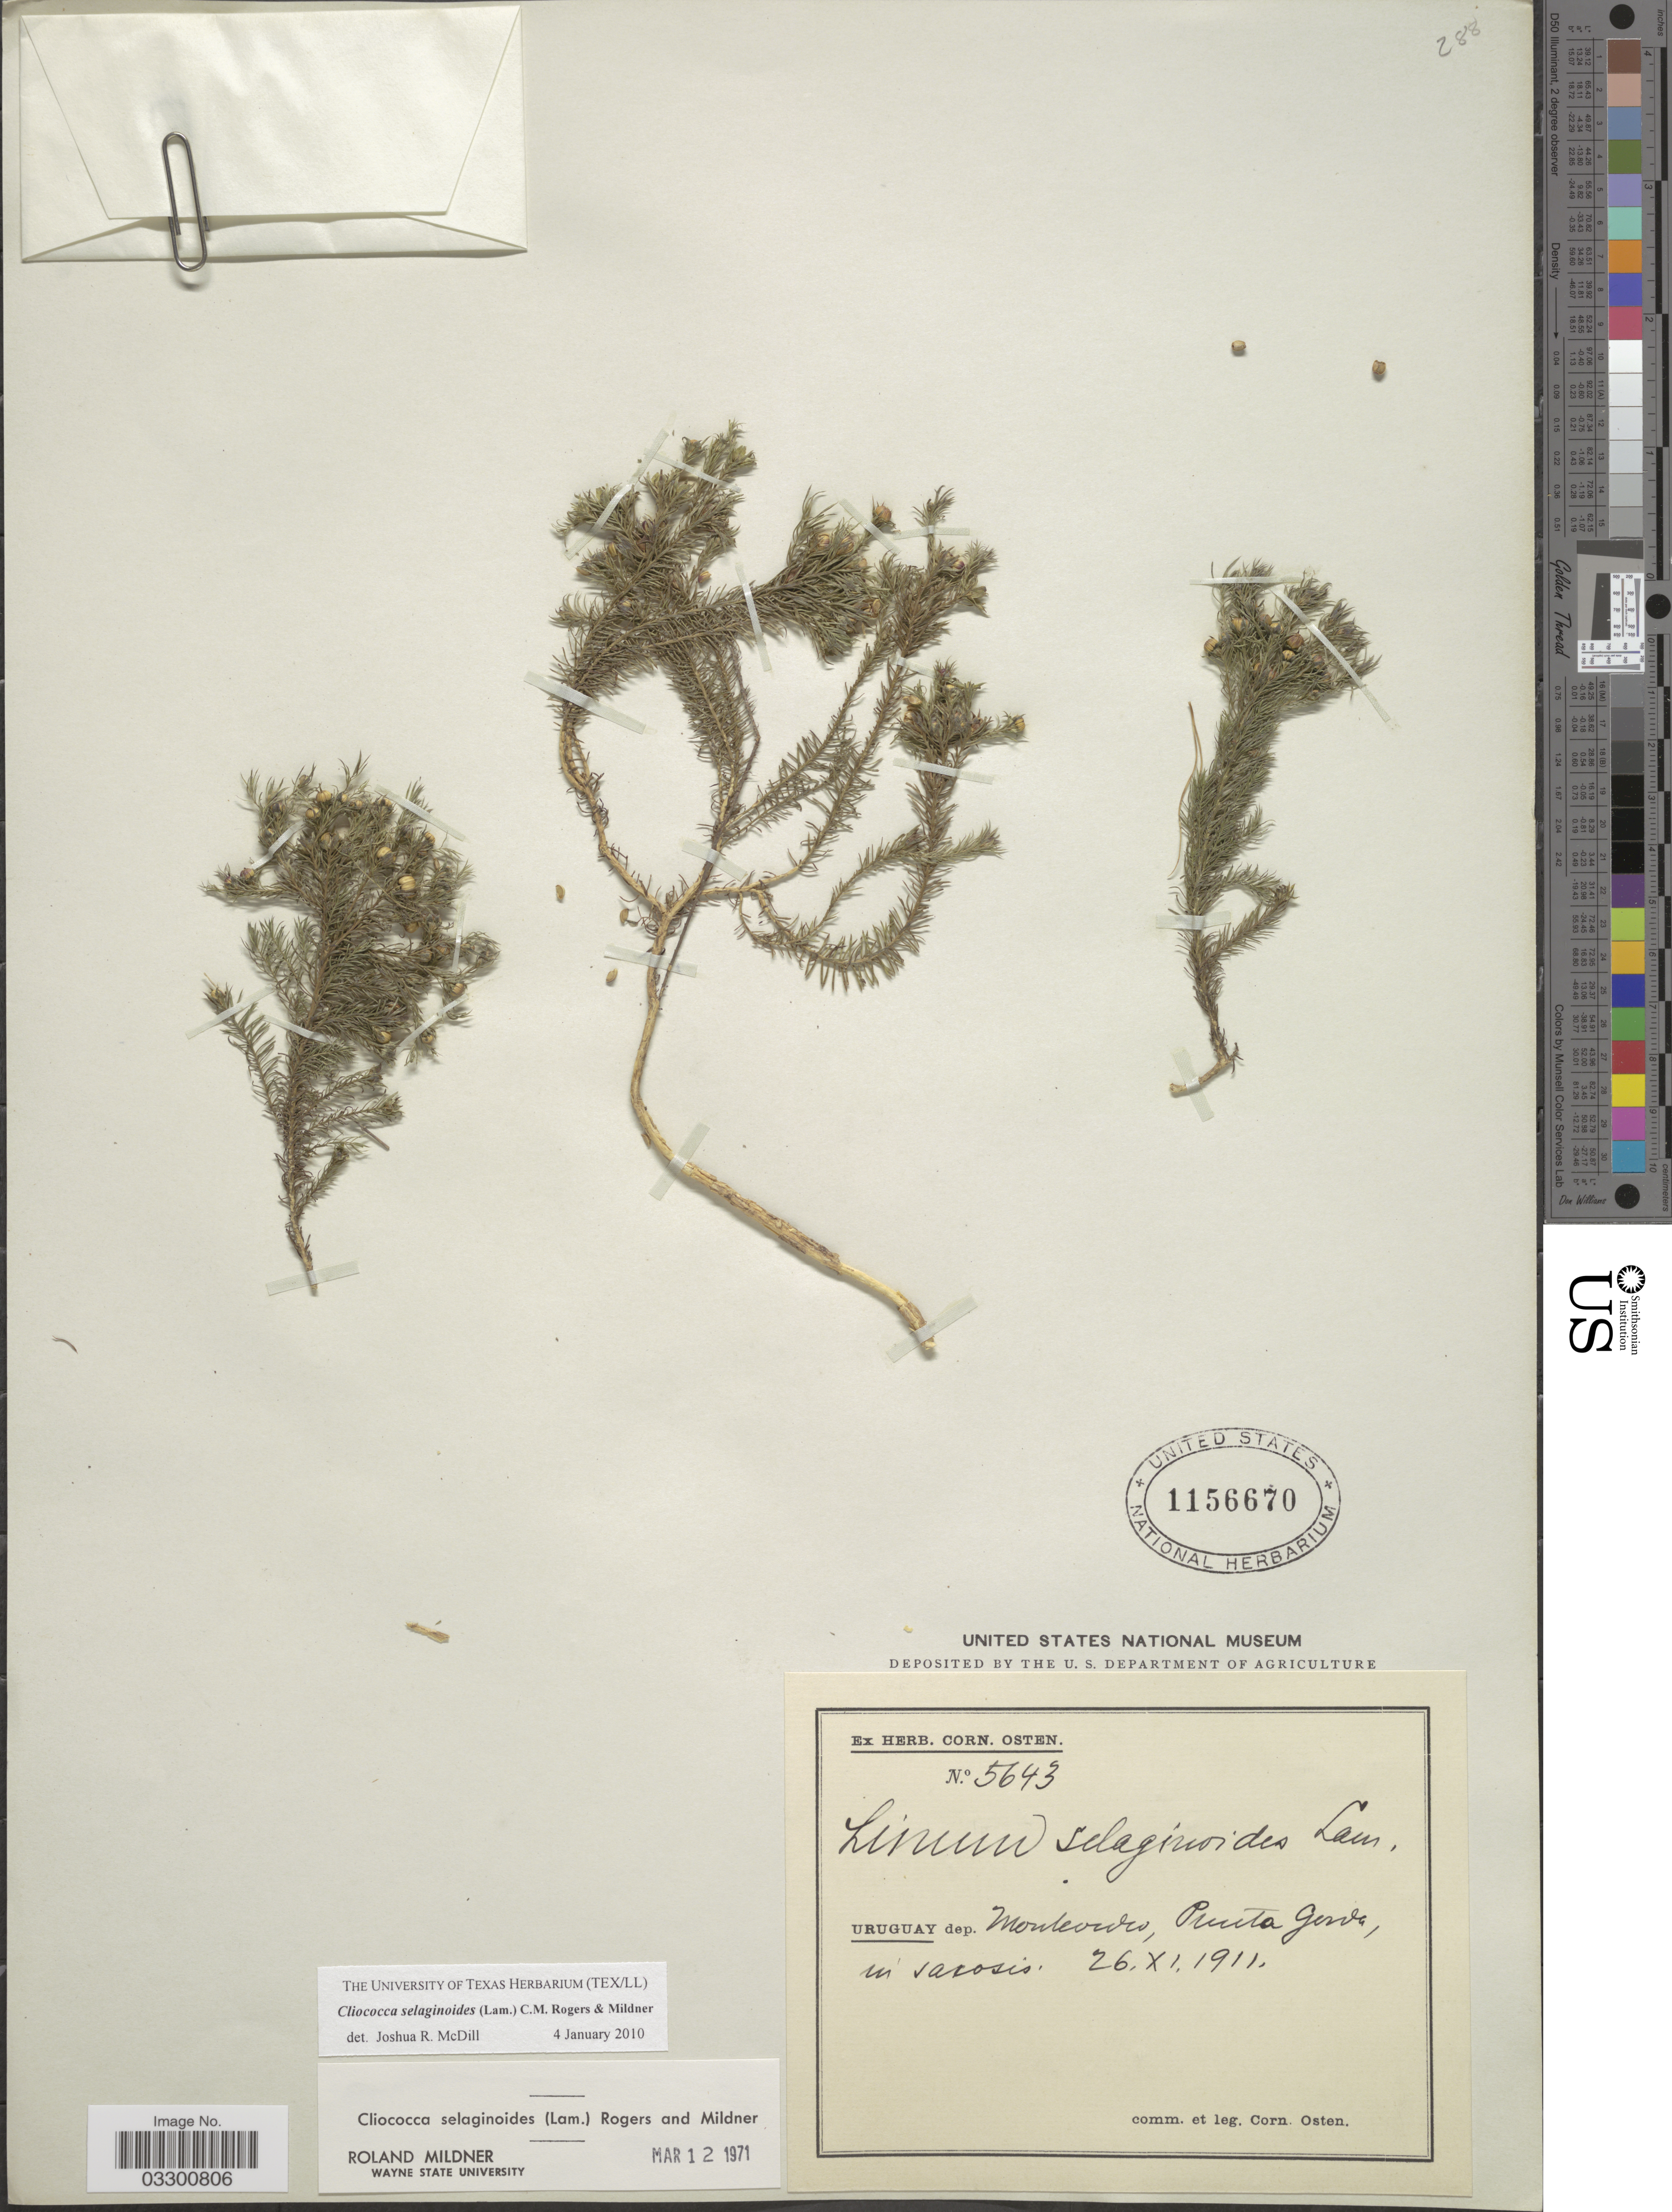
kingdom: Plantae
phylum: Tracheophyta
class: Magnoliopsida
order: Malpighiales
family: Linaceae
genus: Linum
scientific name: Linum selaginoides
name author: Lam.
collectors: C. Osten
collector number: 5643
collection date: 1911-11-26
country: Uruguay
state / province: Montevideo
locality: Dep. Montevideo, Punta Gorda, in saxosis.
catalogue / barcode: US 1156670